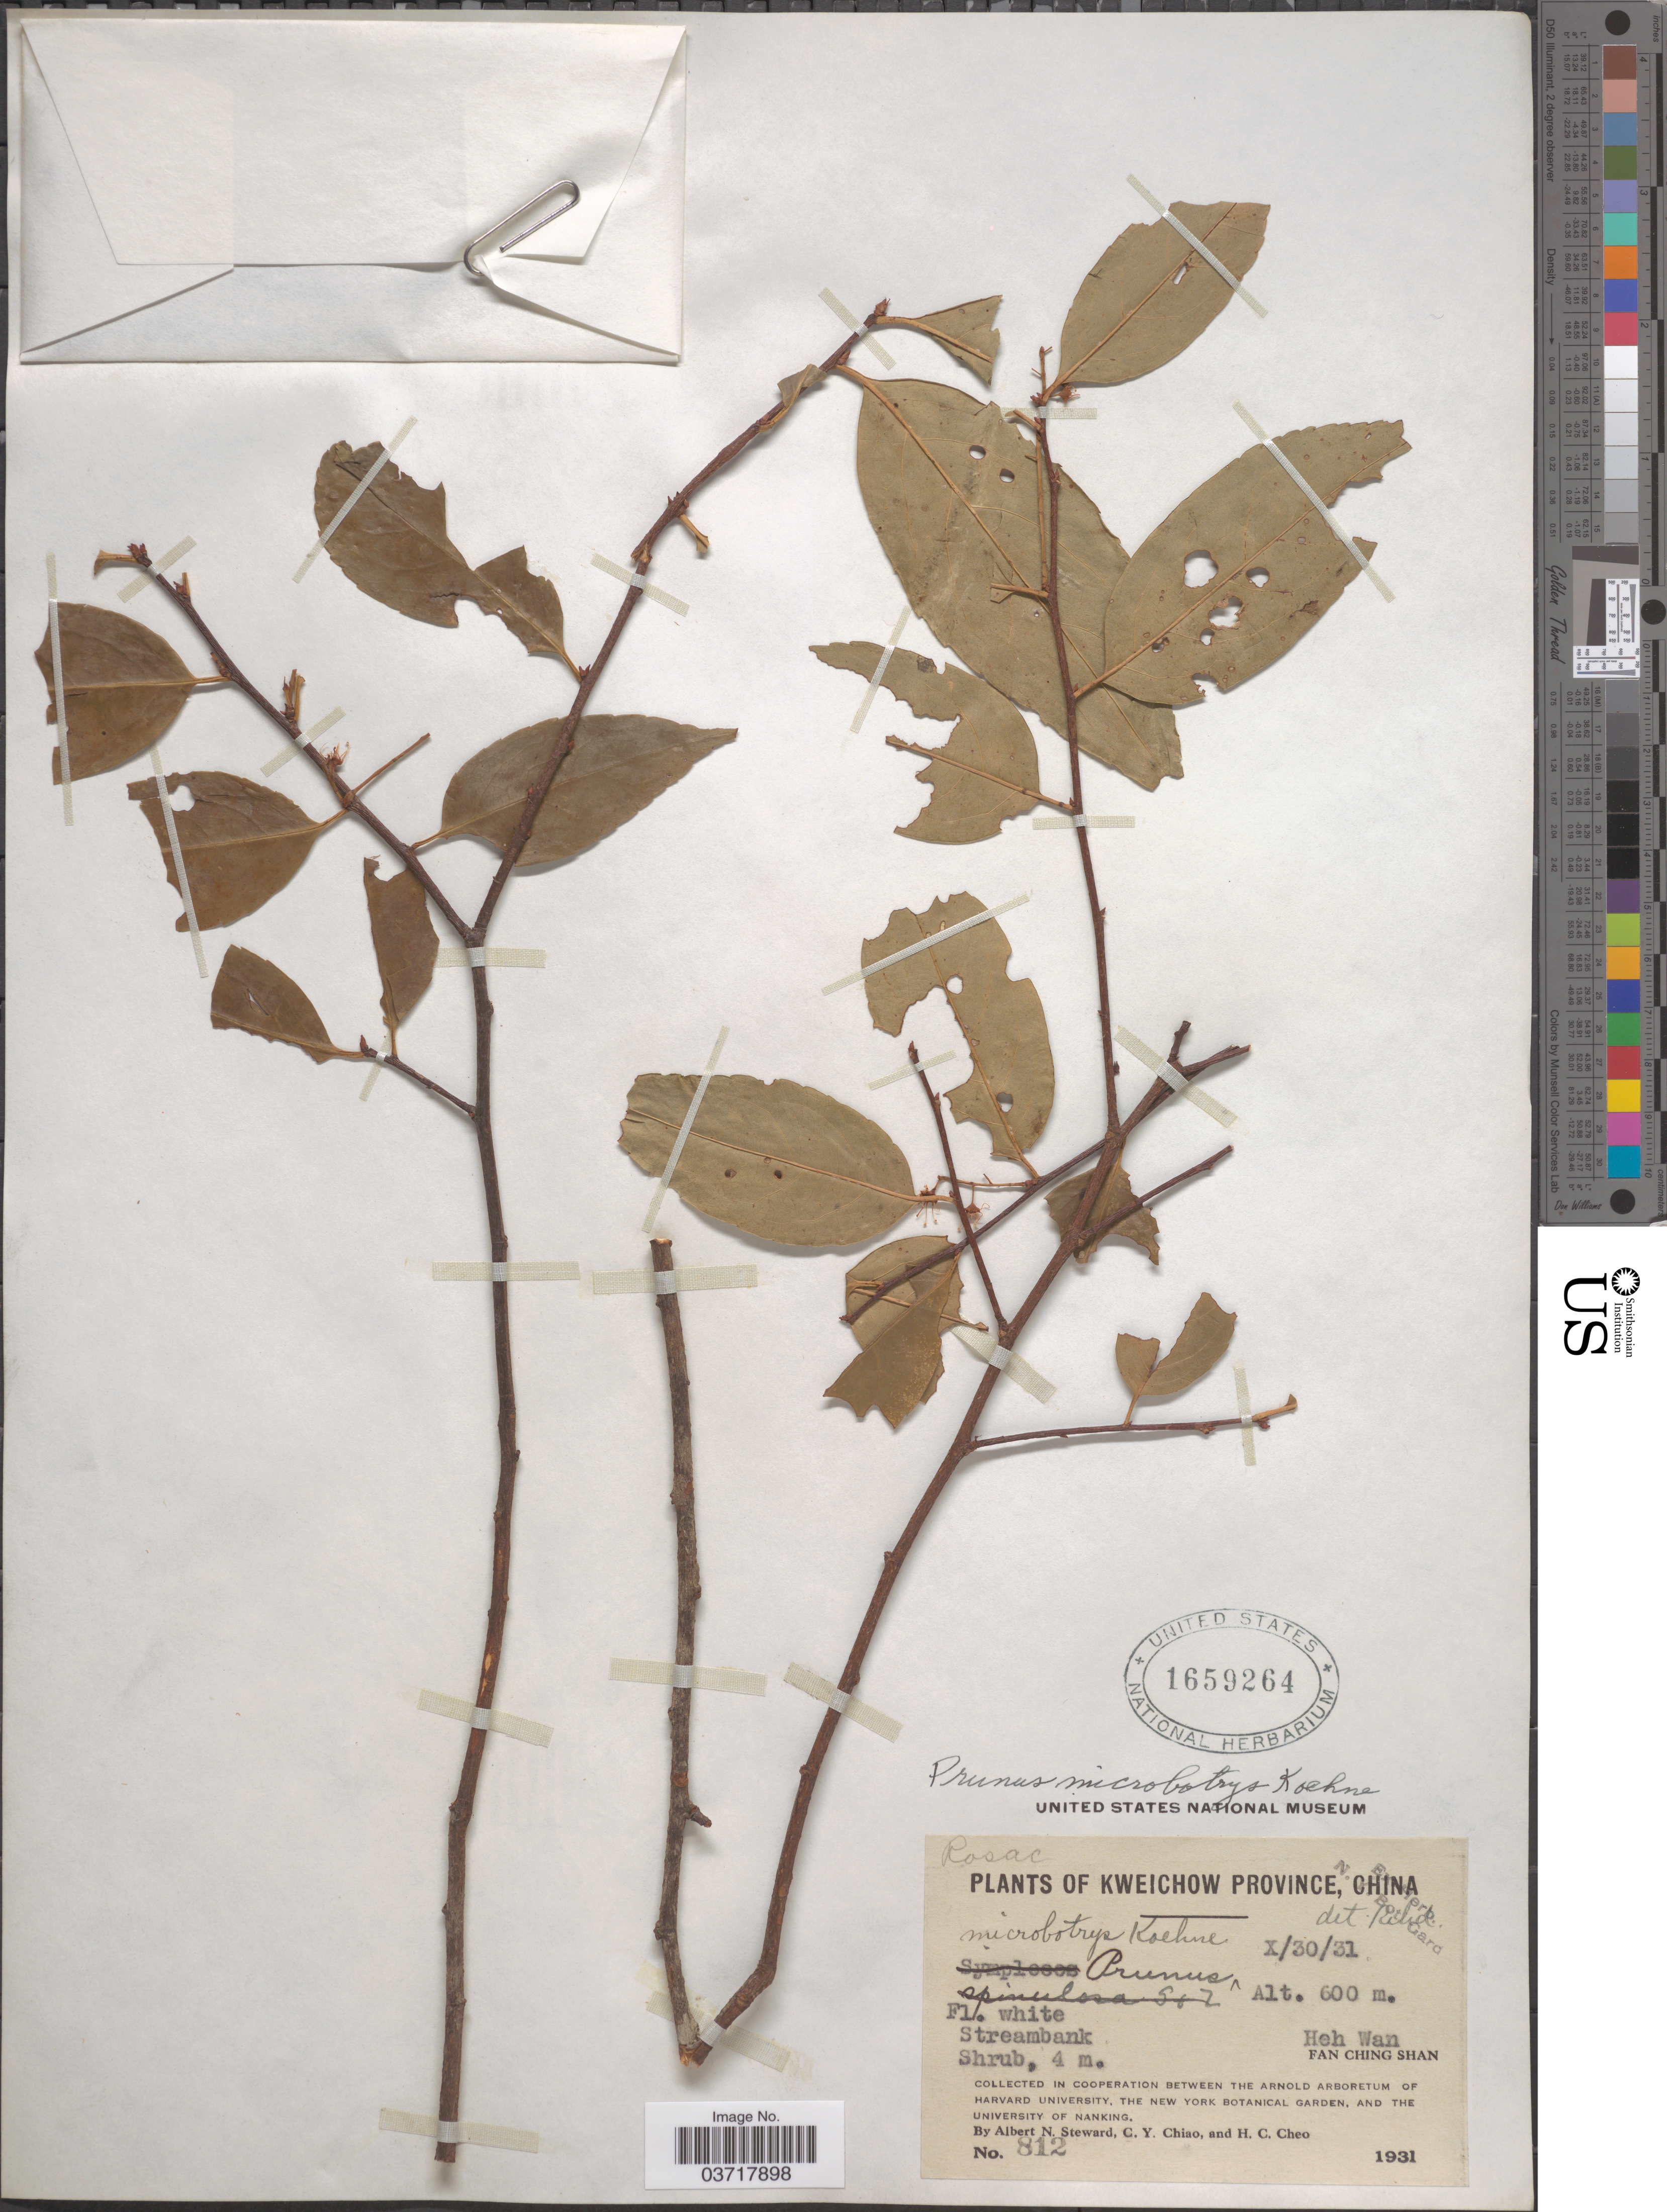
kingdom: Plantae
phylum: Tracheophyta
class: Magnoliopsida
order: Rosales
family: Rosaceae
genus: Prunus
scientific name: Prunus microbotrys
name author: Koehne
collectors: A. N. Steward, C. Y. Chiao & H. Cheo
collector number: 812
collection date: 1931-10-30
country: China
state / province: Guizhou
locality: Kweichow Province. Heh Wan. Fan Ching Shan.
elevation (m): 600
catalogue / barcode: US 1659264